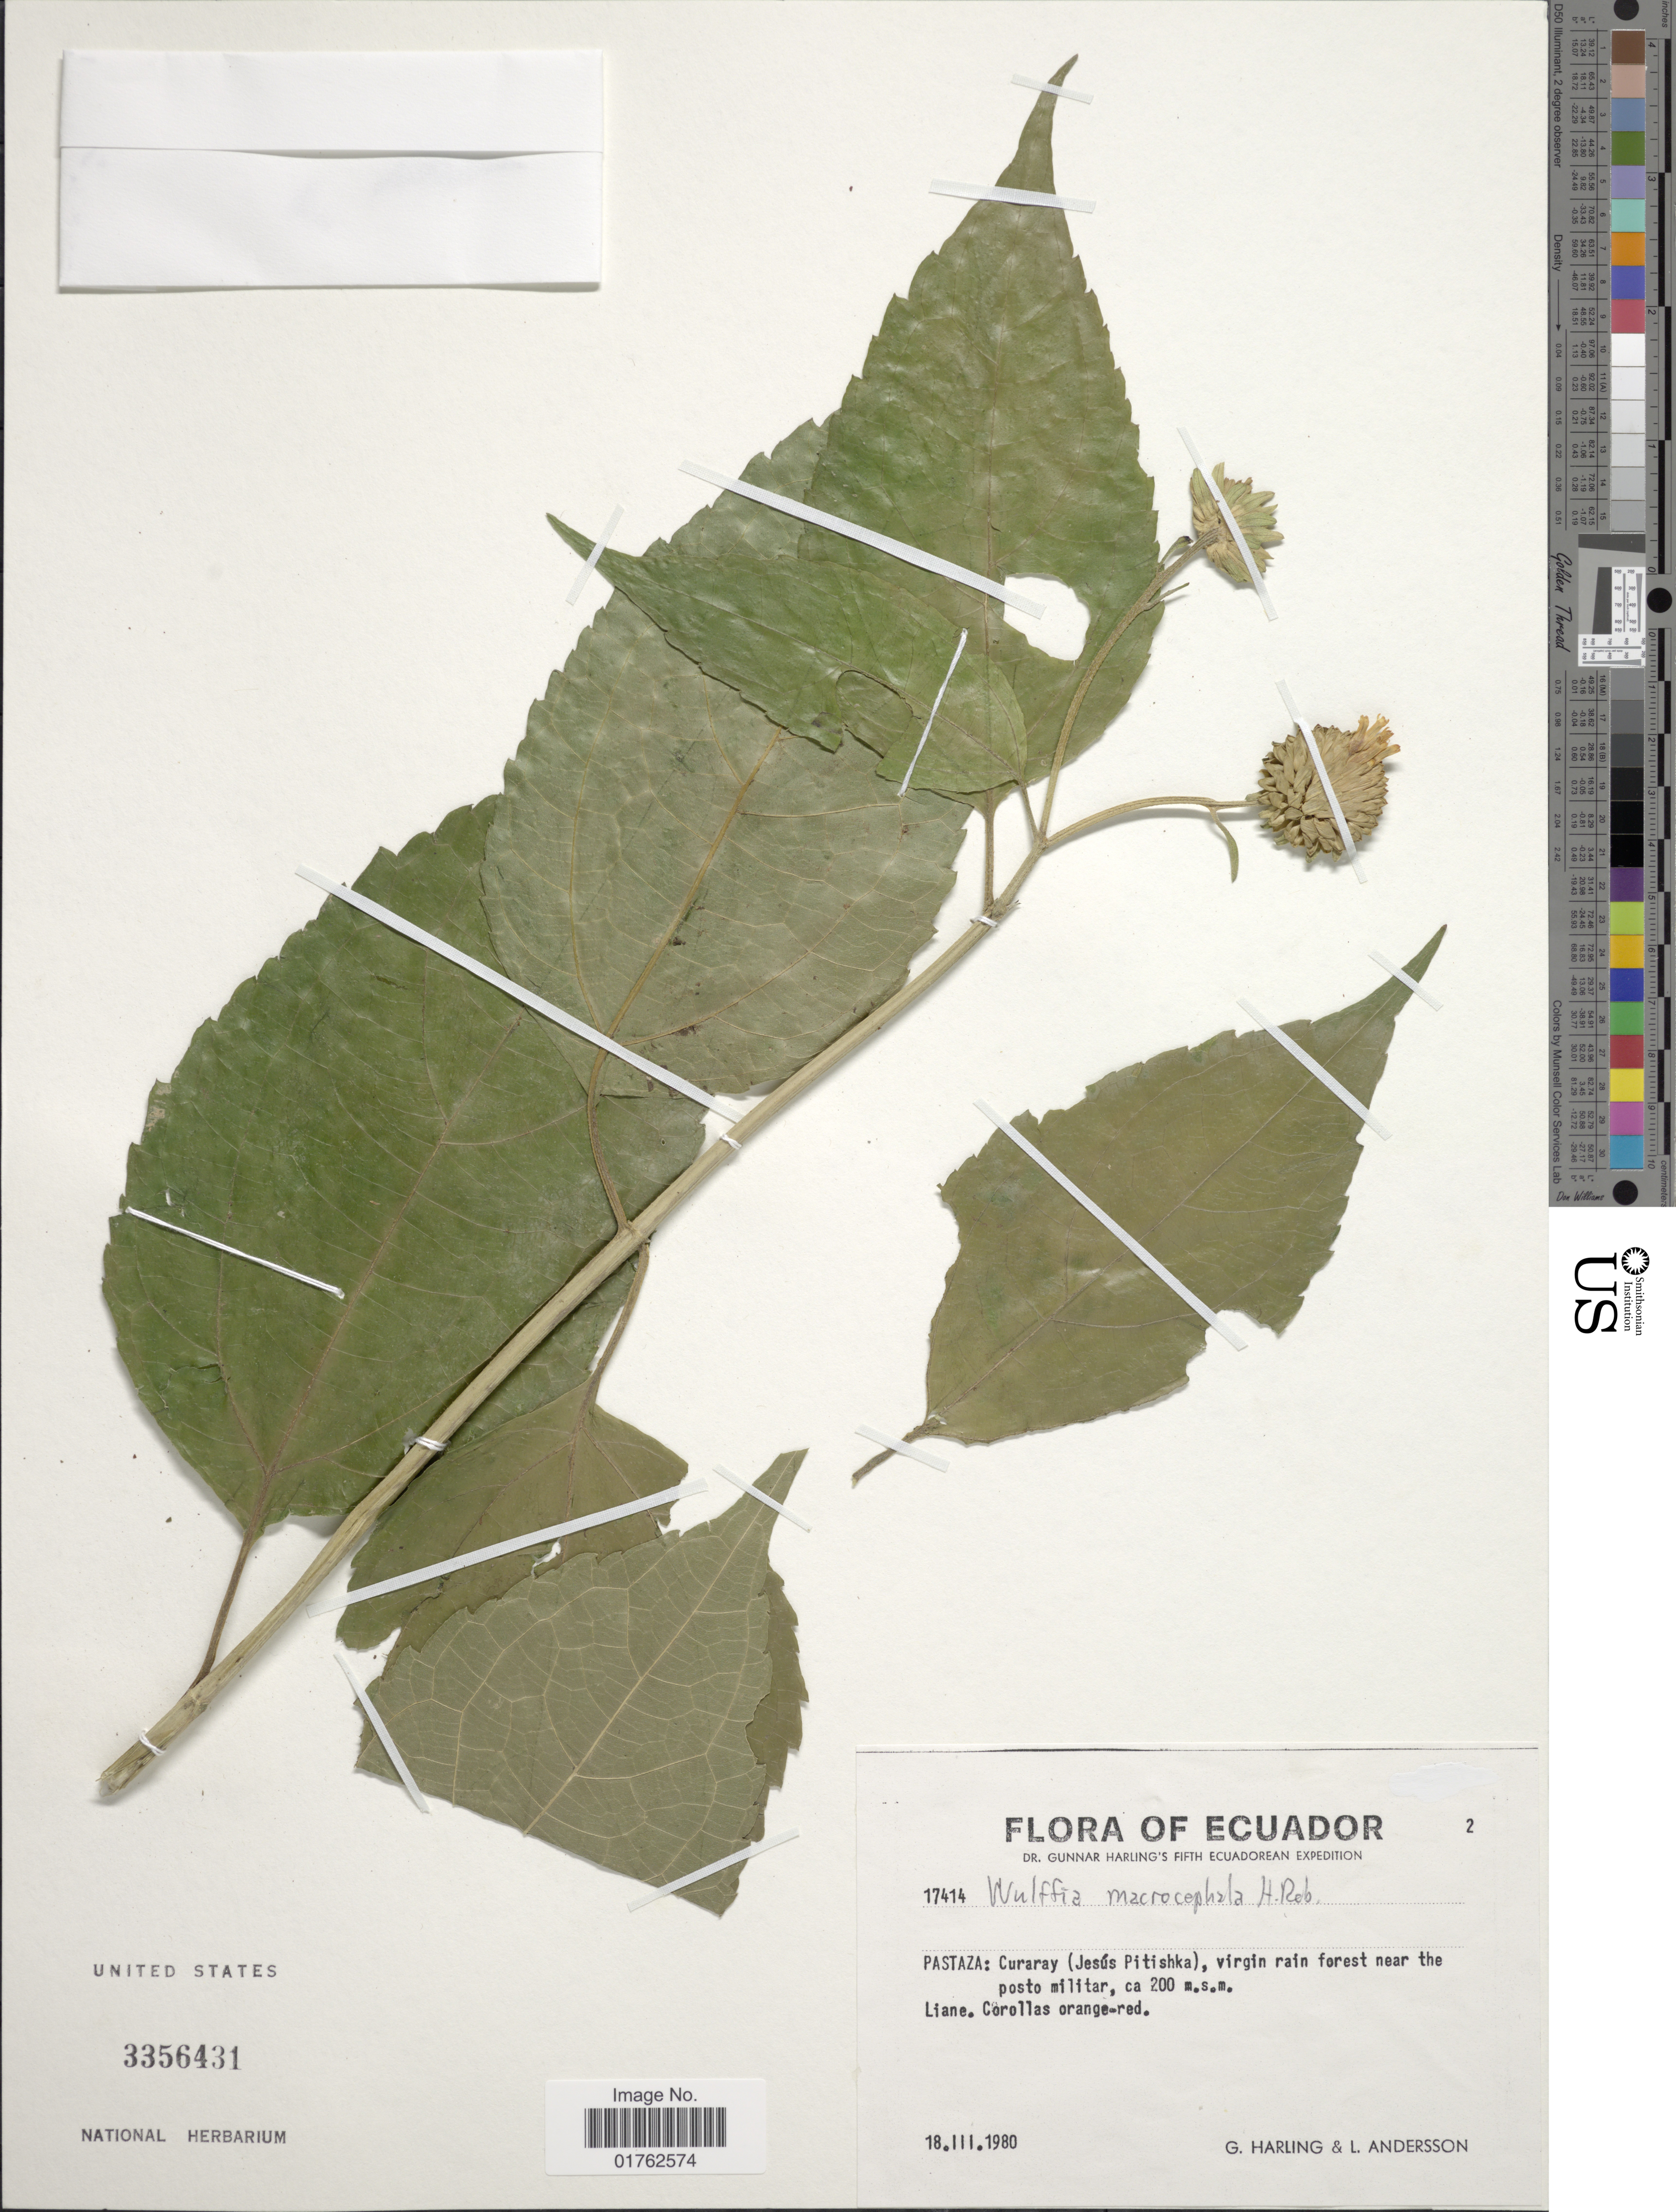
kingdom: Plantae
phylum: Tracheophyta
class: Magnoliopsida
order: Asterales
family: Asteraceae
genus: Wulffia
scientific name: Wulffia macrocephala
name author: H. Rob.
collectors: G. Harling & L. Andersson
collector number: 17414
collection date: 1980-03-18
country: Ecuador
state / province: Pastaza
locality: Curaray (Jesus Pitishka), virgin rain forest near the posto militar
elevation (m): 200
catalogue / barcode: US 3356431